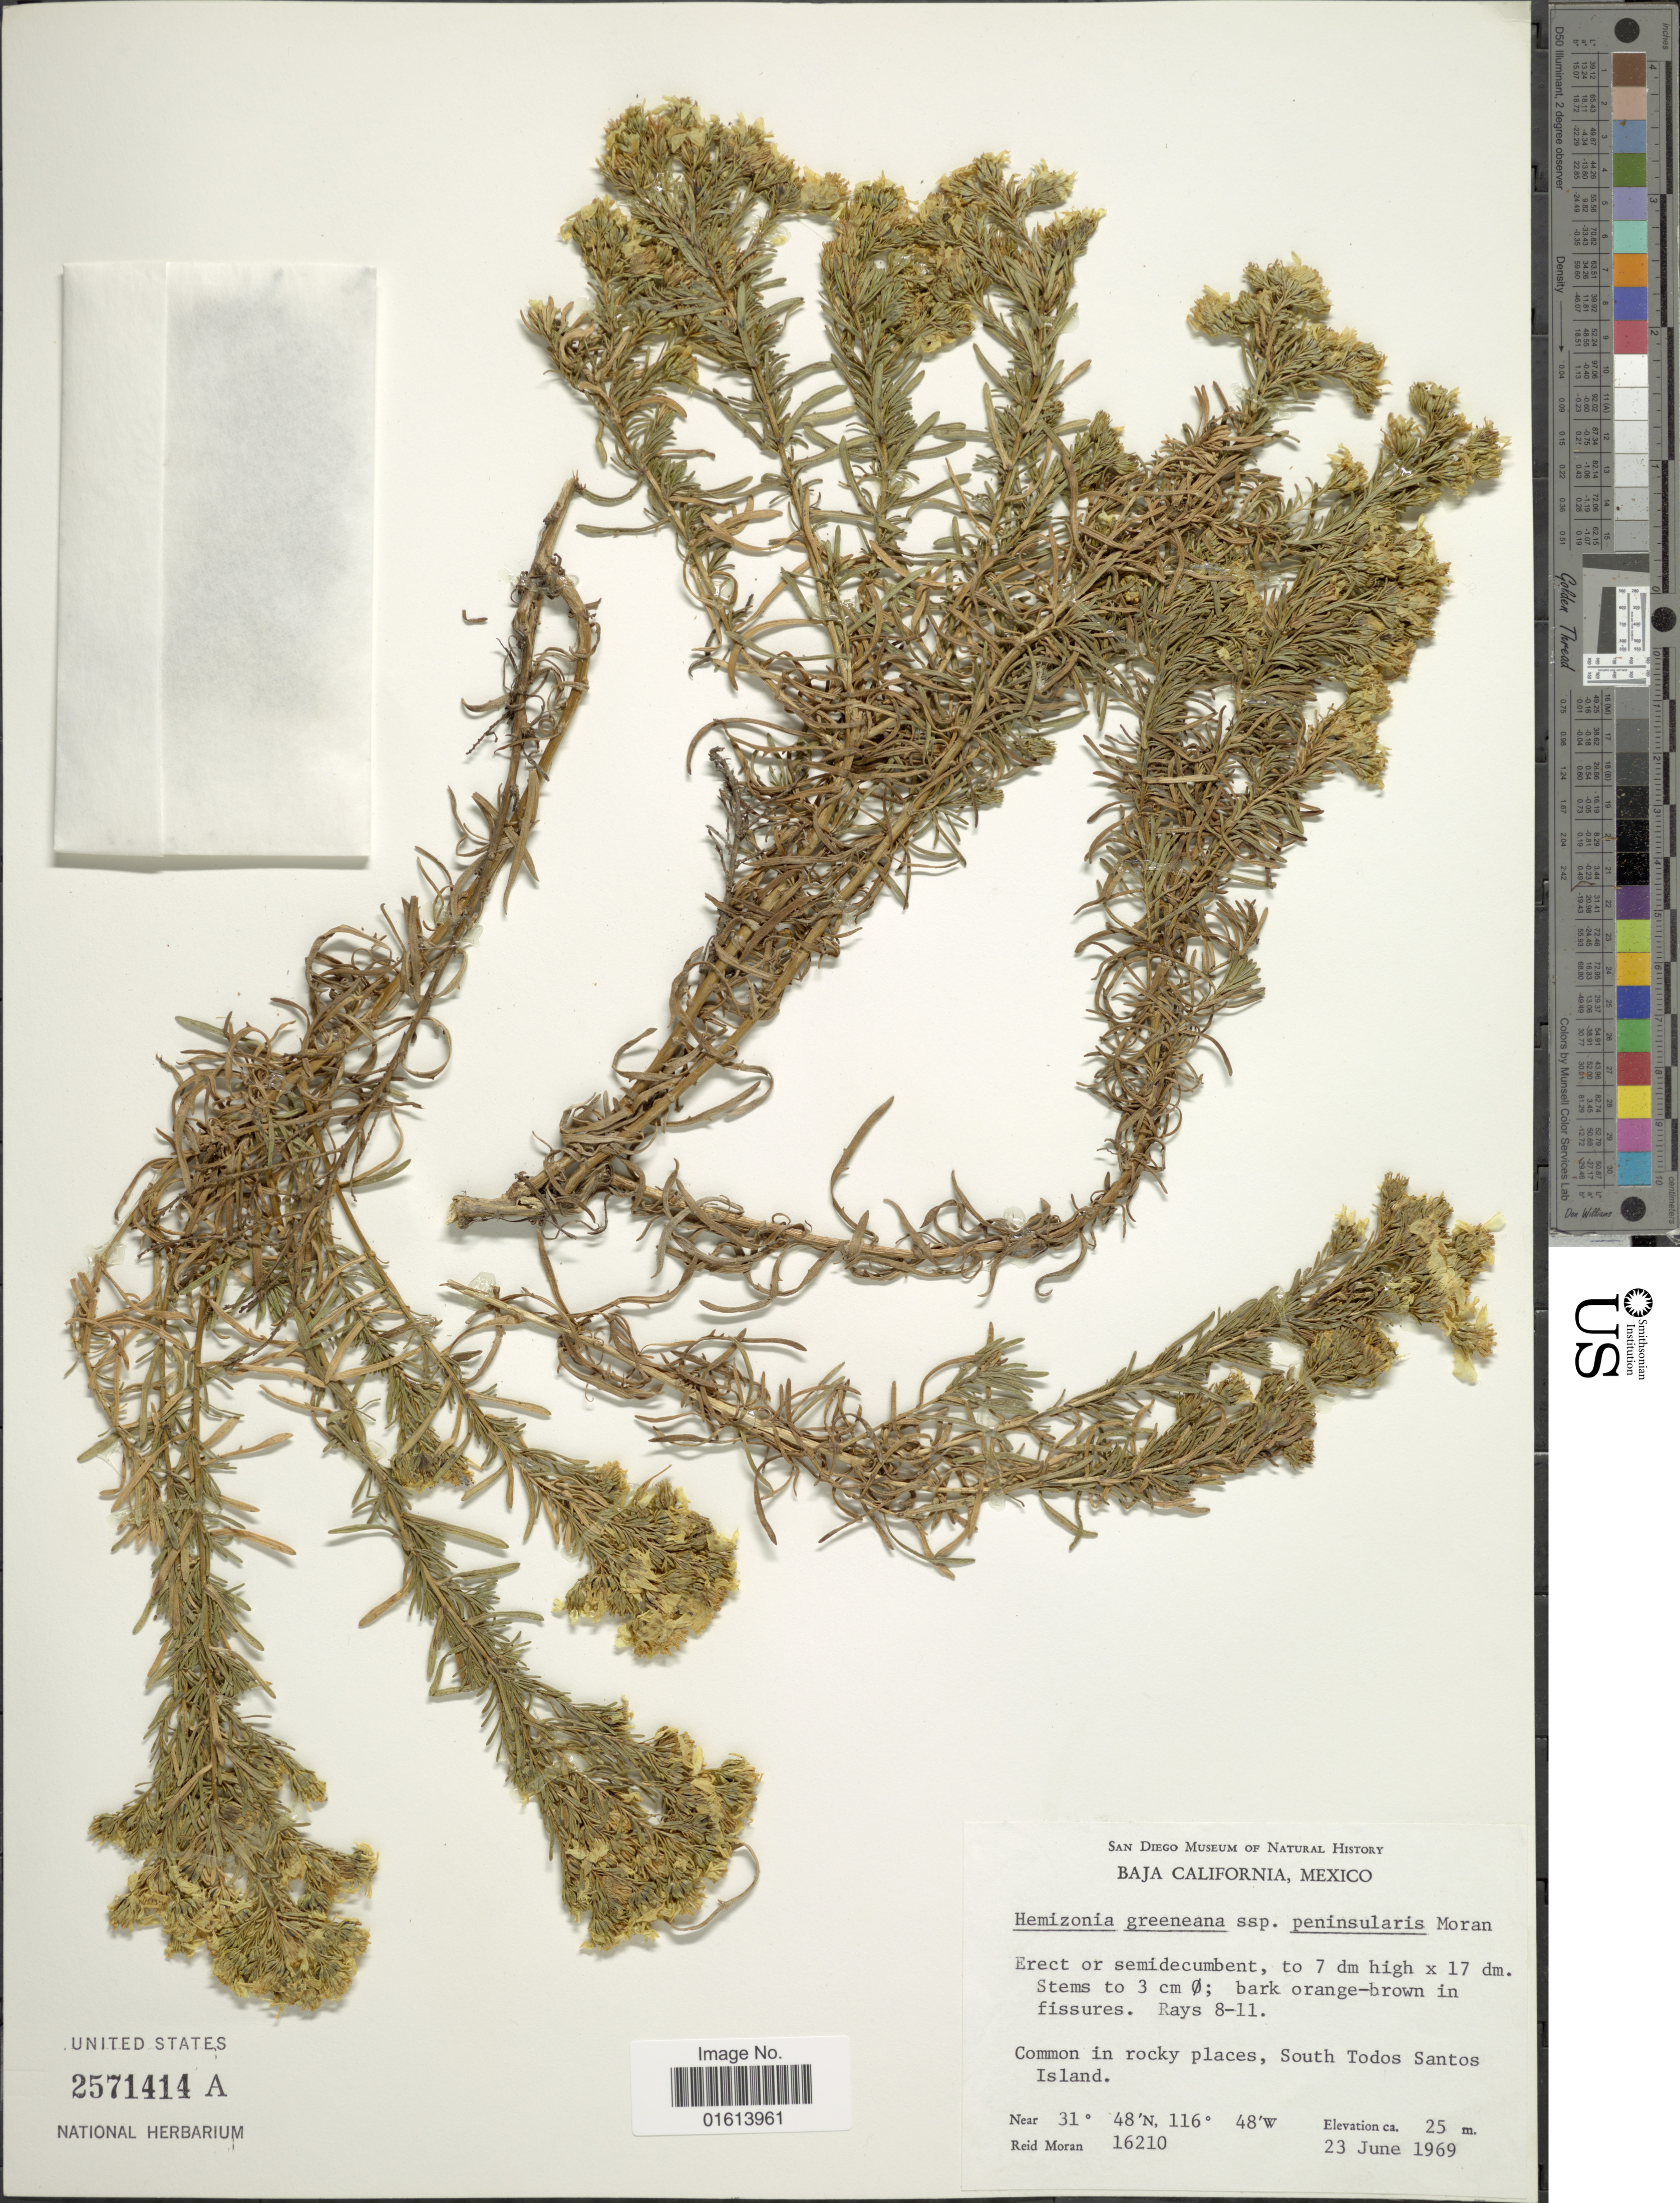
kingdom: Plantae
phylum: Tracheophyta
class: Magnoliopsida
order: Asterales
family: Asteraceae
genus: Deinandra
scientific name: Deinandra greeneana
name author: (Rose) B.G. Baldwin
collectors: R. V. Moran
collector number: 16210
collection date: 1969-06-23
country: Mexico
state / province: Baja California Norte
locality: South Todos Santos Island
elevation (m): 25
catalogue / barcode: US 2571414A